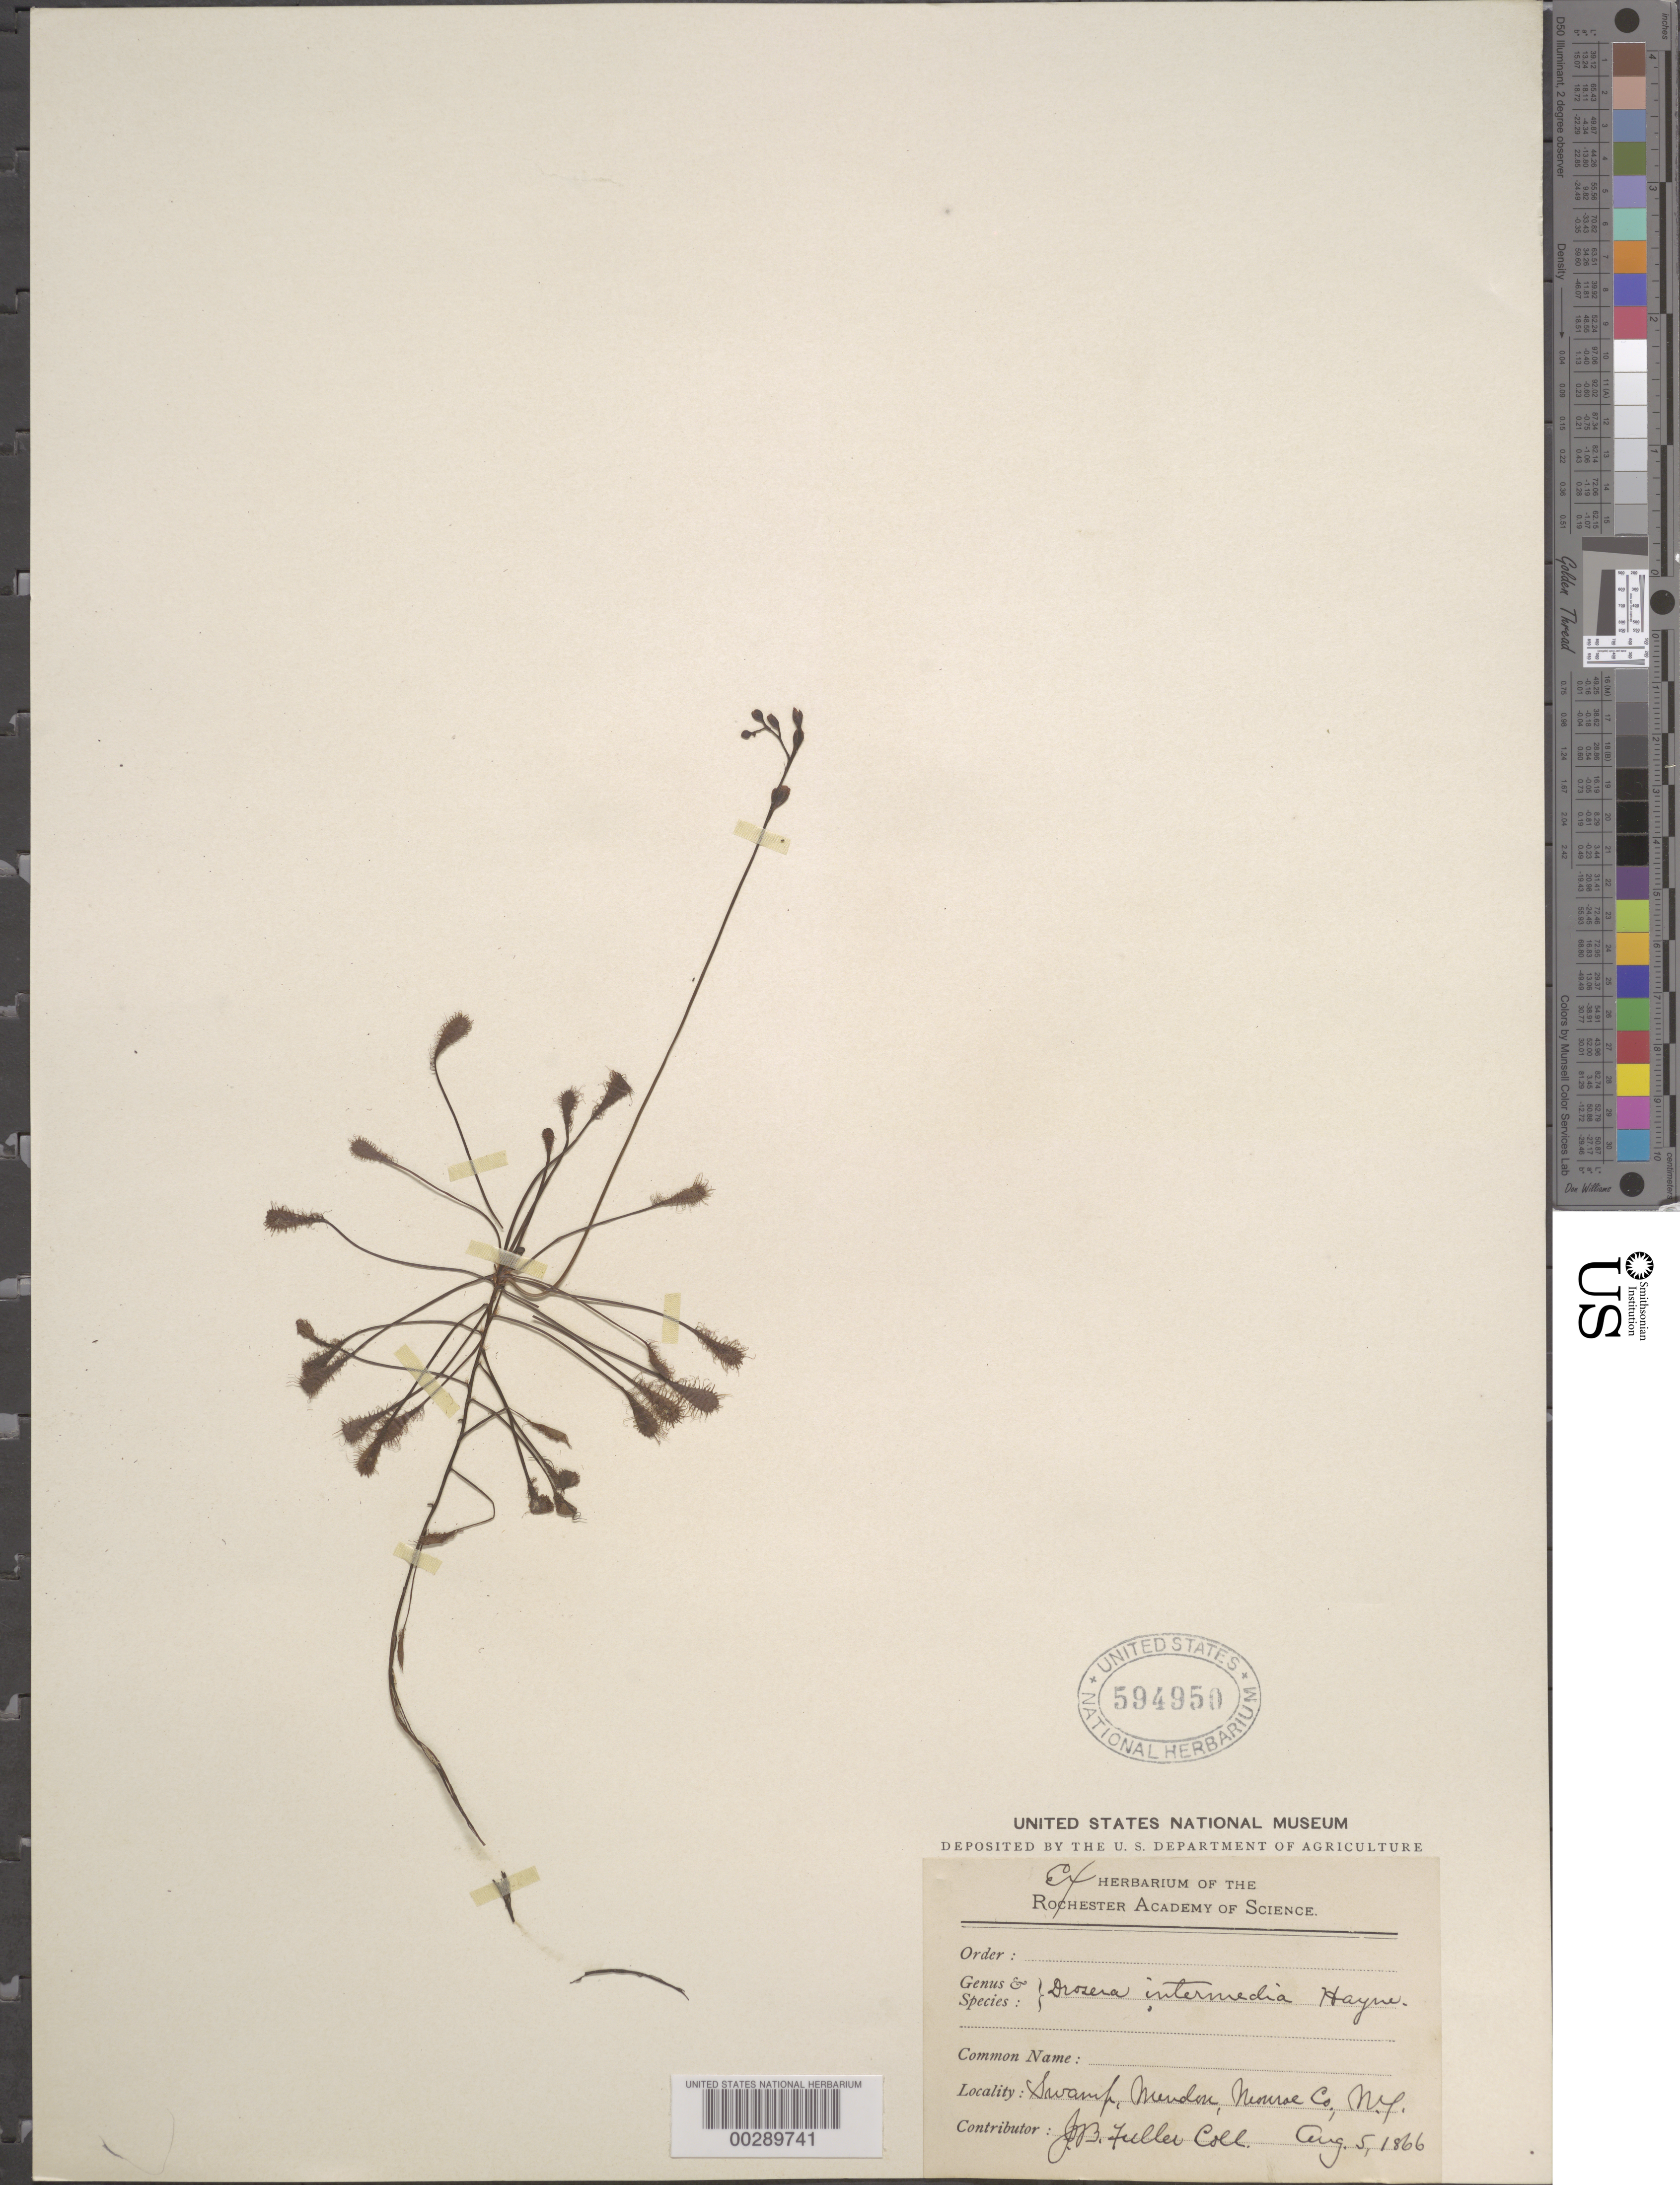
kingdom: Plantae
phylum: Tracheophyta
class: Magnoliopsida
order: Caryophyllales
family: Droseraceae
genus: Drosera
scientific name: Drosera intermedia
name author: Hayne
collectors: J. B. Fuller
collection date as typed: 05 Aug 1866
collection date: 1866-08-05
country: United States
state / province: New York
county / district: Monroe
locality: Mendon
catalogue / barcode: US 289741